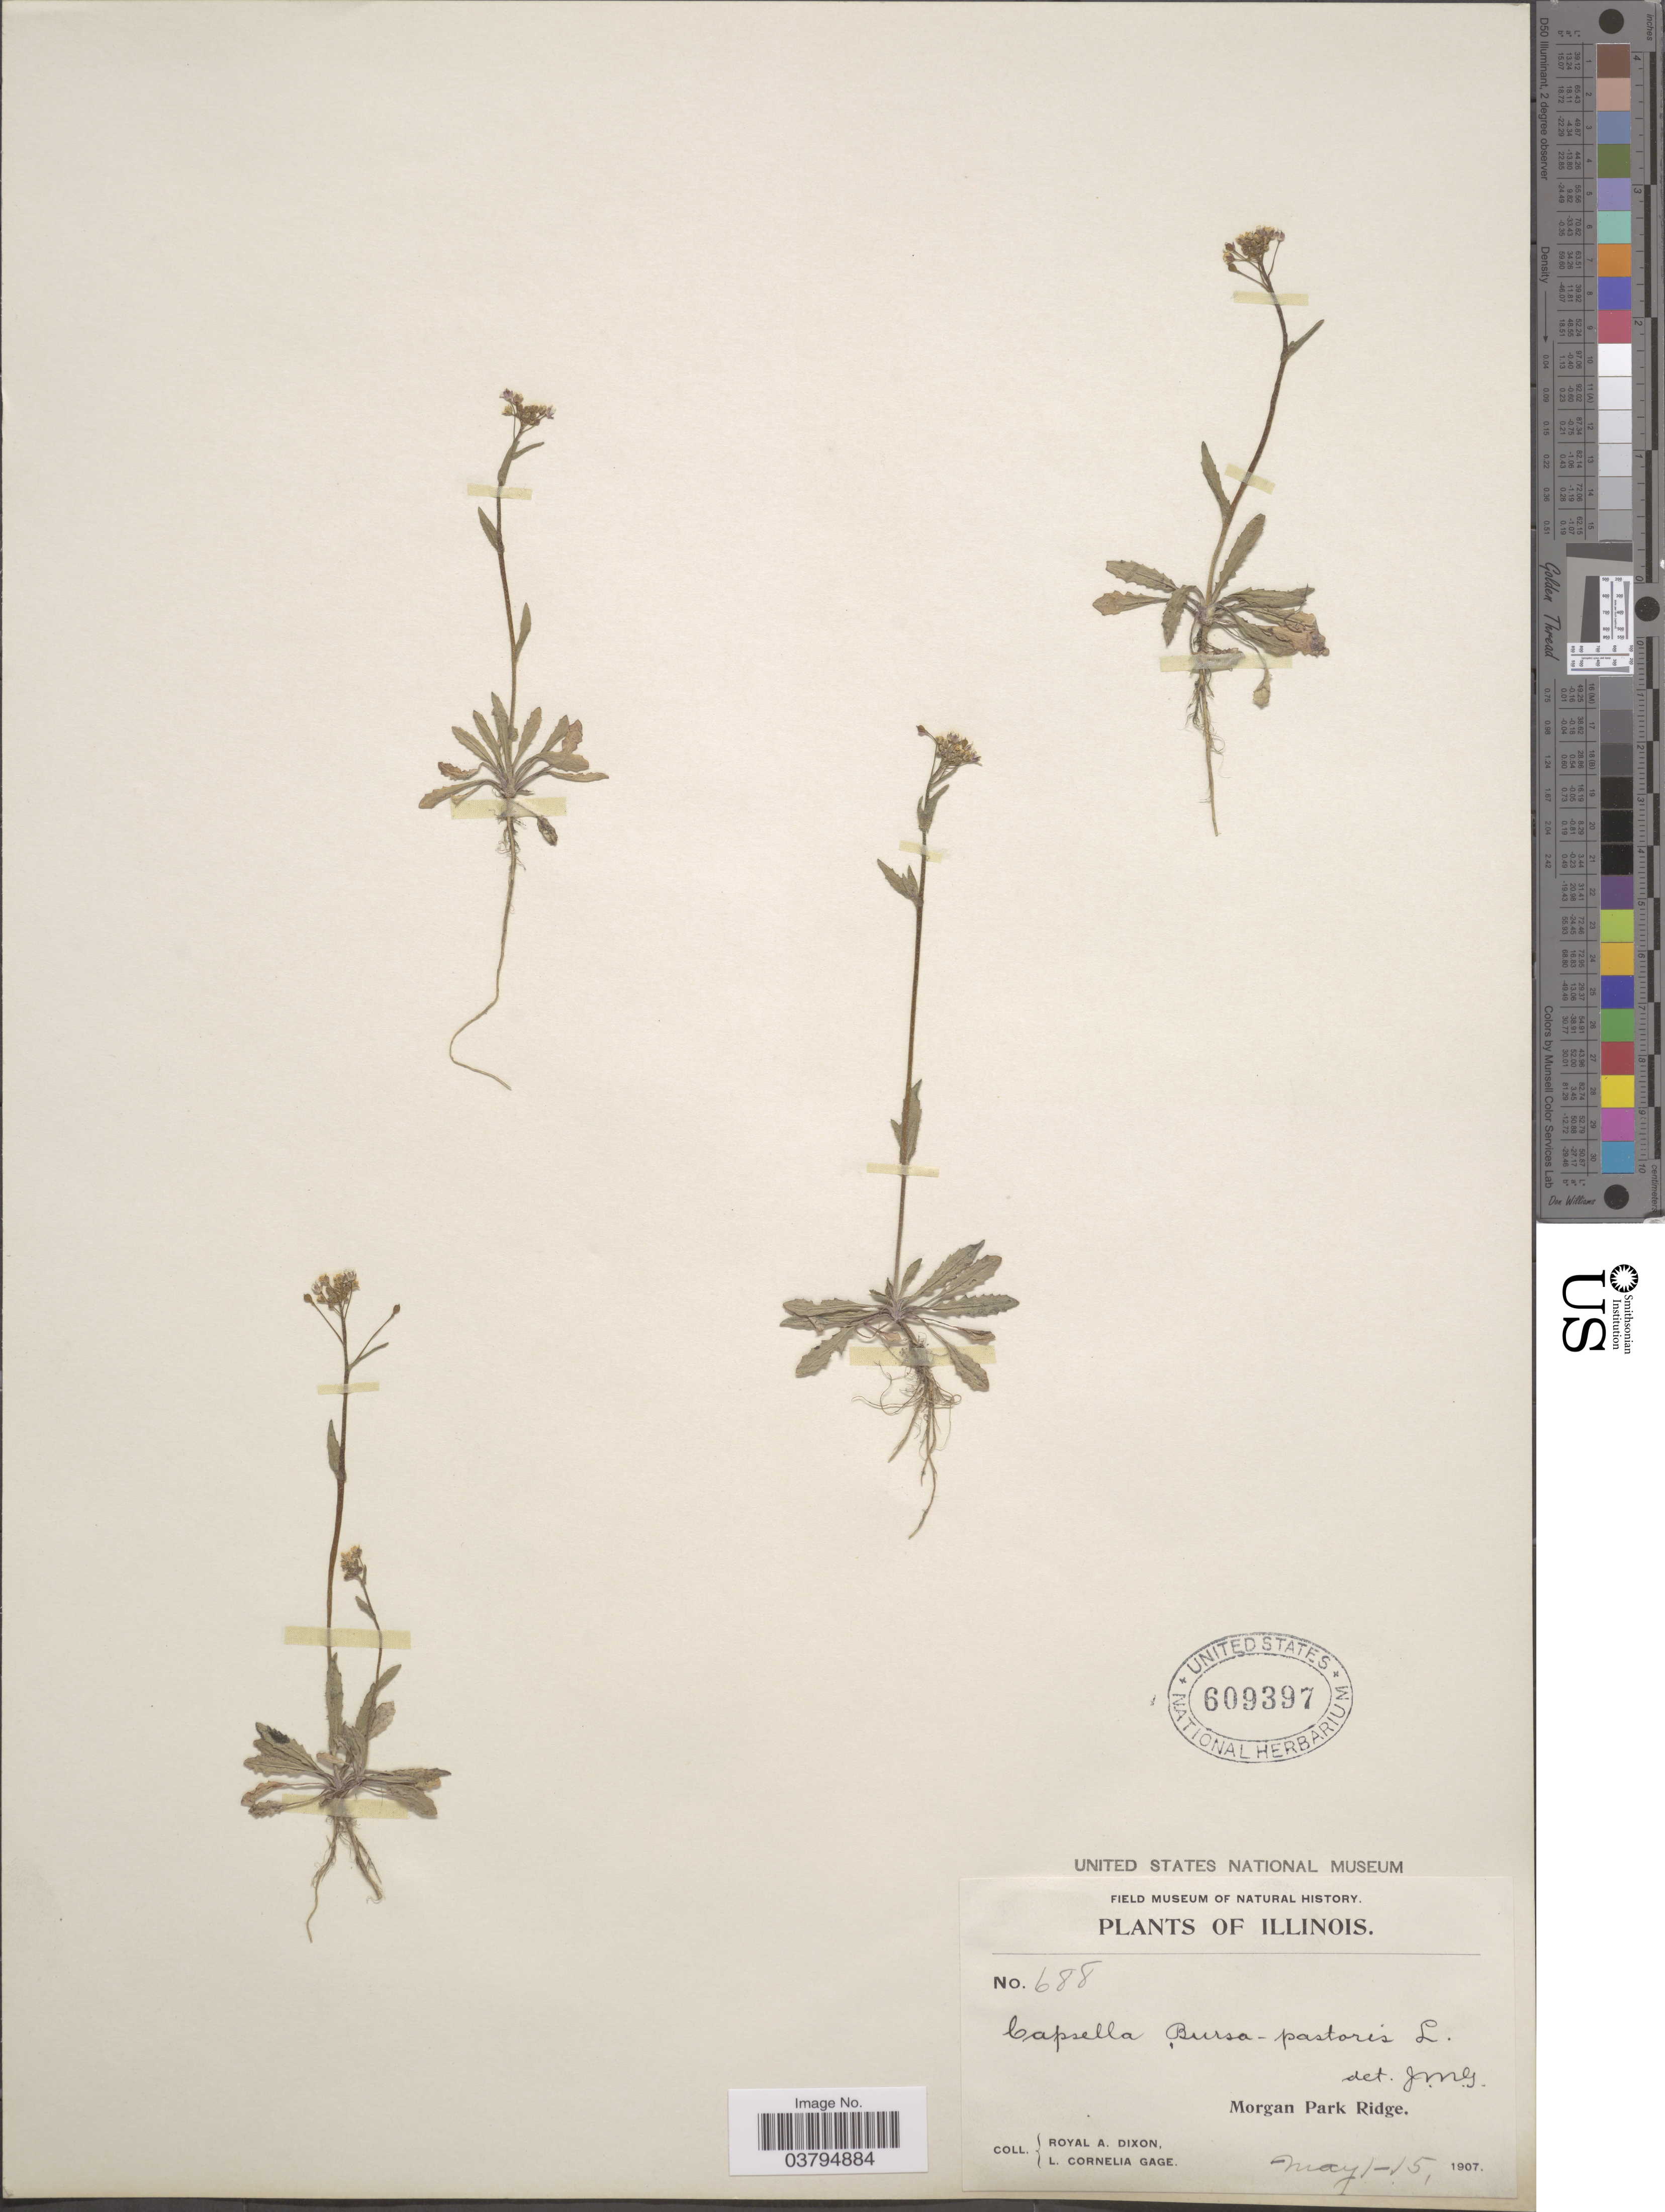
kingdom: Plantae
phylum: Tracheophyta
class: Magnoliopsida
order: Brassicales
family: Brassicaceae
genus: Capsella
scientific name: Capsella bursa-pastoris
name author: (L.) Medik.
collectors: R. A. Dixon & L. Gage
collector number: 688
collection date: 1907-05-01/1907-05-15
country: United States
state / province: Illinois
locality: Morgan Park Ridge.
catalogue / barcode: US 609397